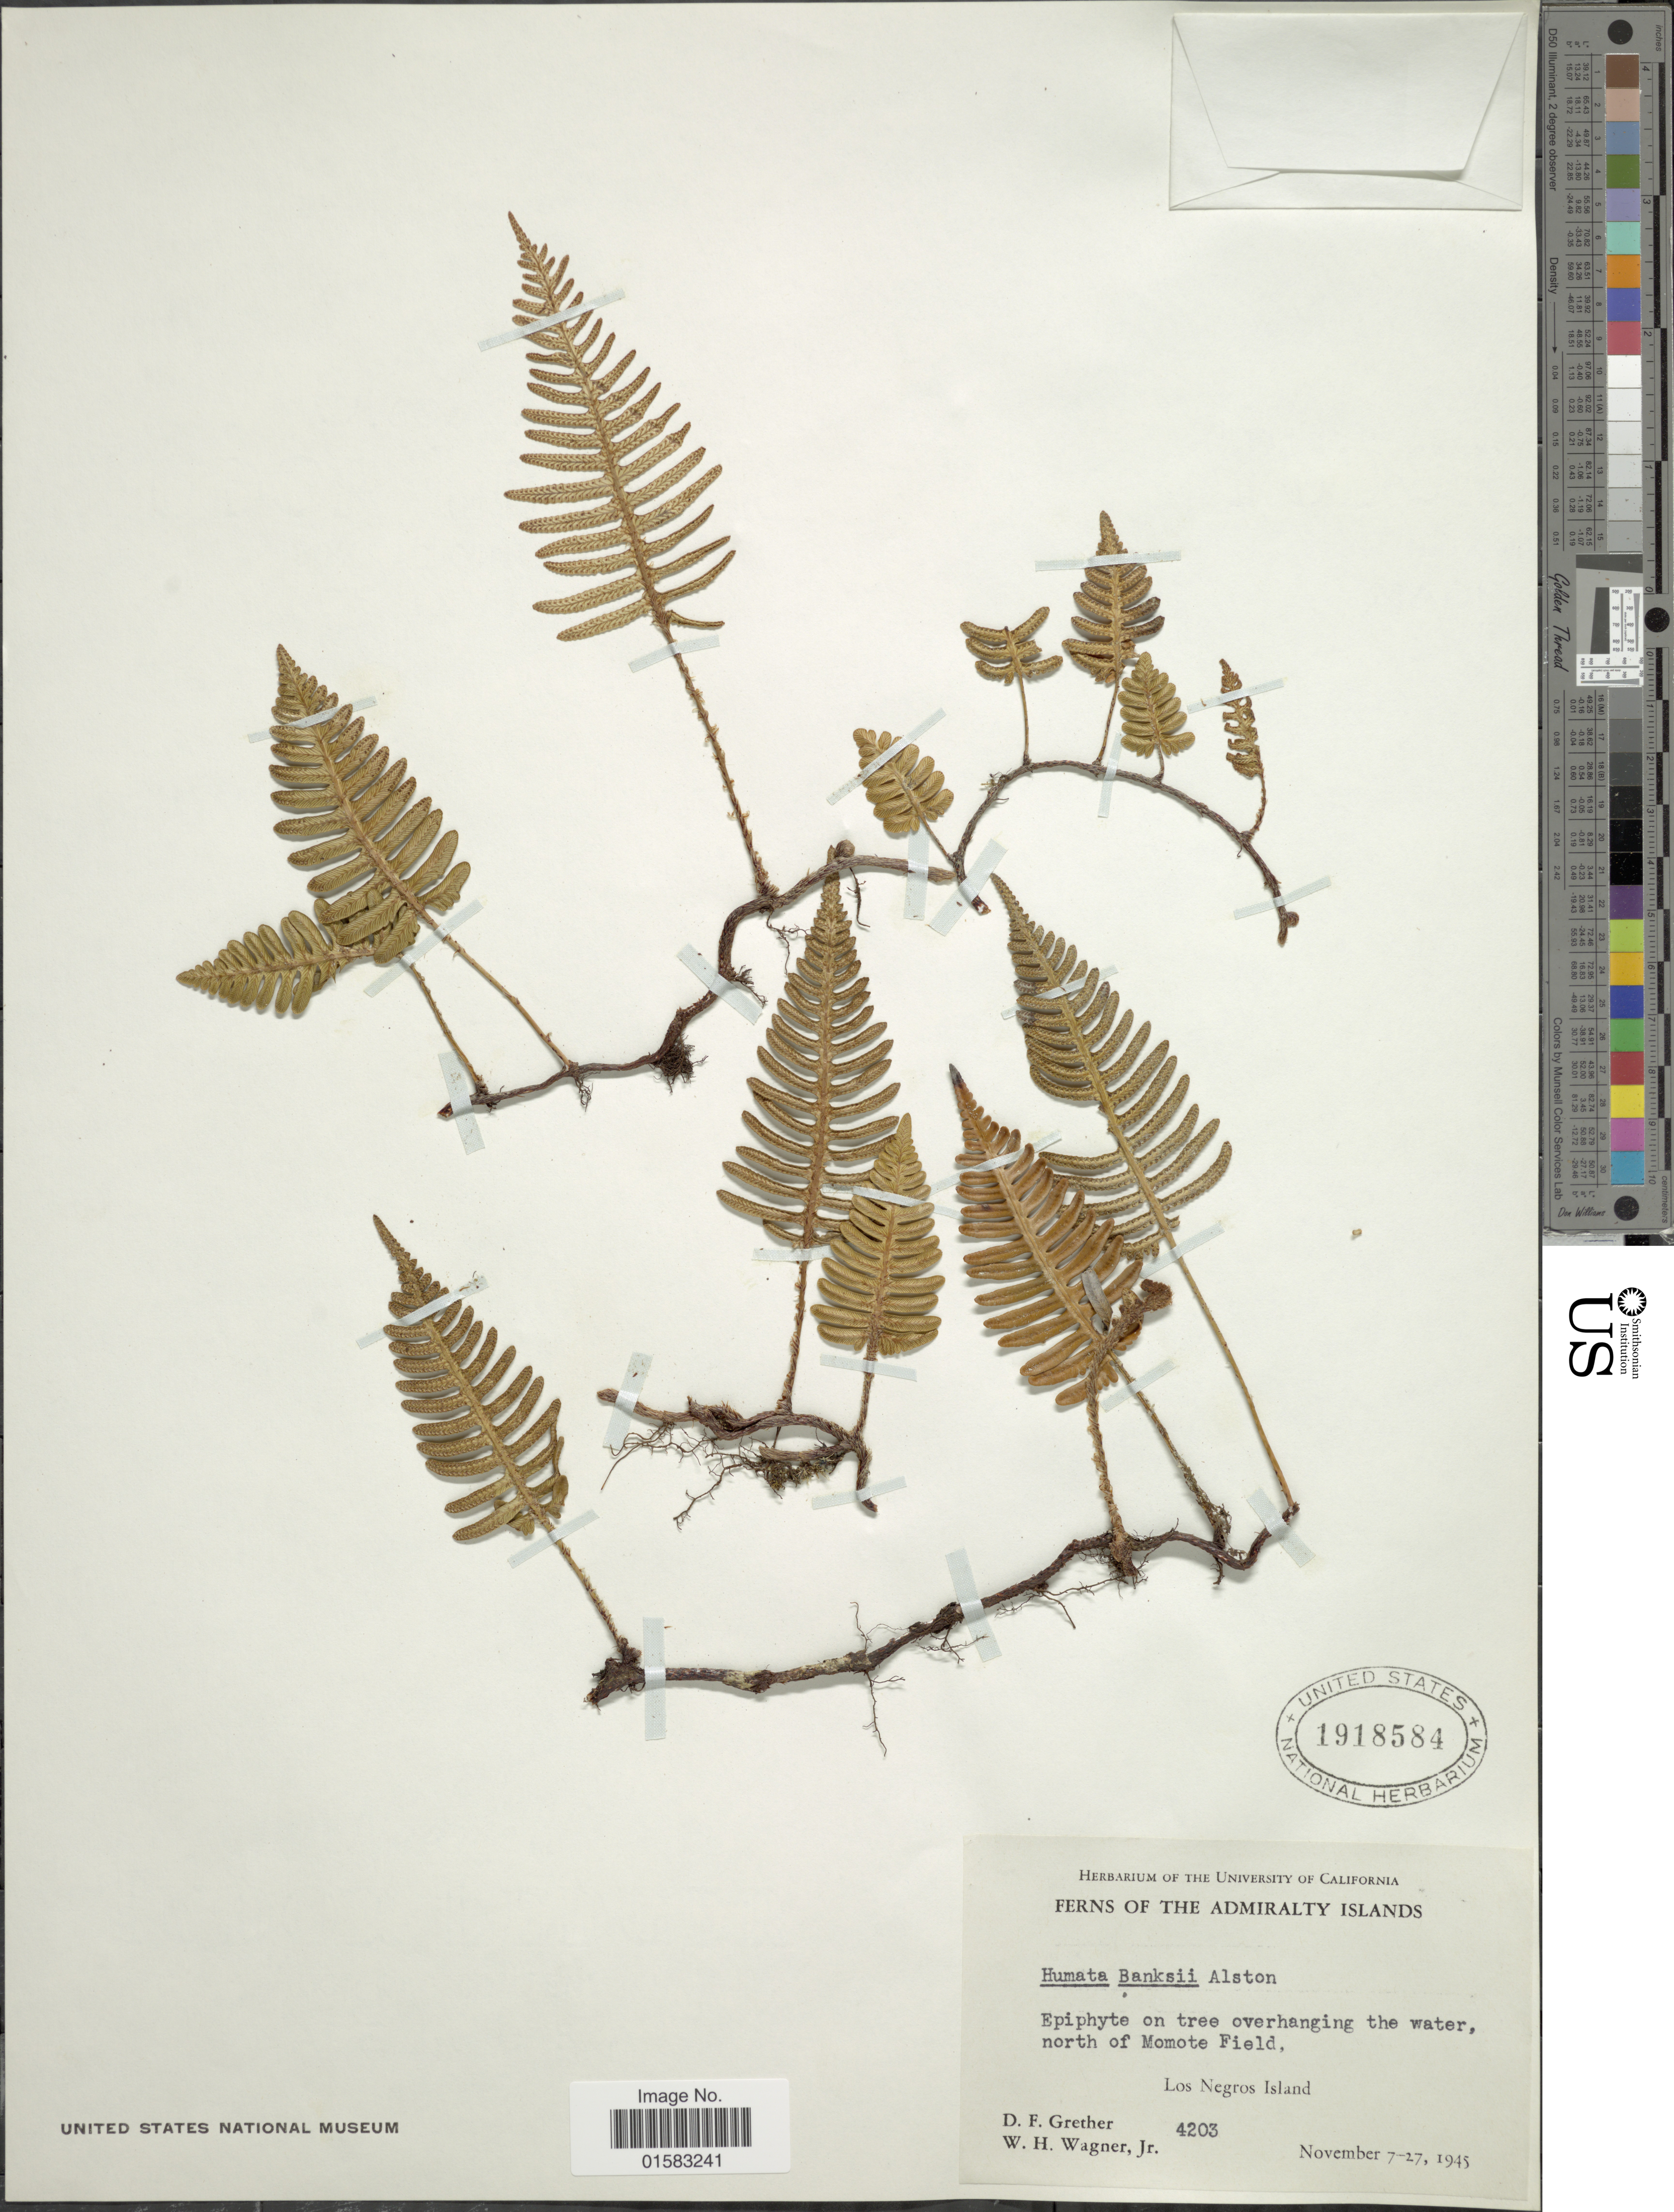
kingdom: Plantae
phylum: Tracheophyta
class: Polypodiopsida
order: Polypodiales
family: Davalliaceae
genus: Davallia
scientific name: Davallia pectinata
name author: Sm.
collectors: D. F. Grether & W. H. Wagner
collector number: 4203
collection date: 1945-11-07/1945-11-27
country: Papua New Guinea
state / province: Manus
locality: Los Negros, Admiralty Islands, north of Momote Field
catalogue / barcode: US 1918584